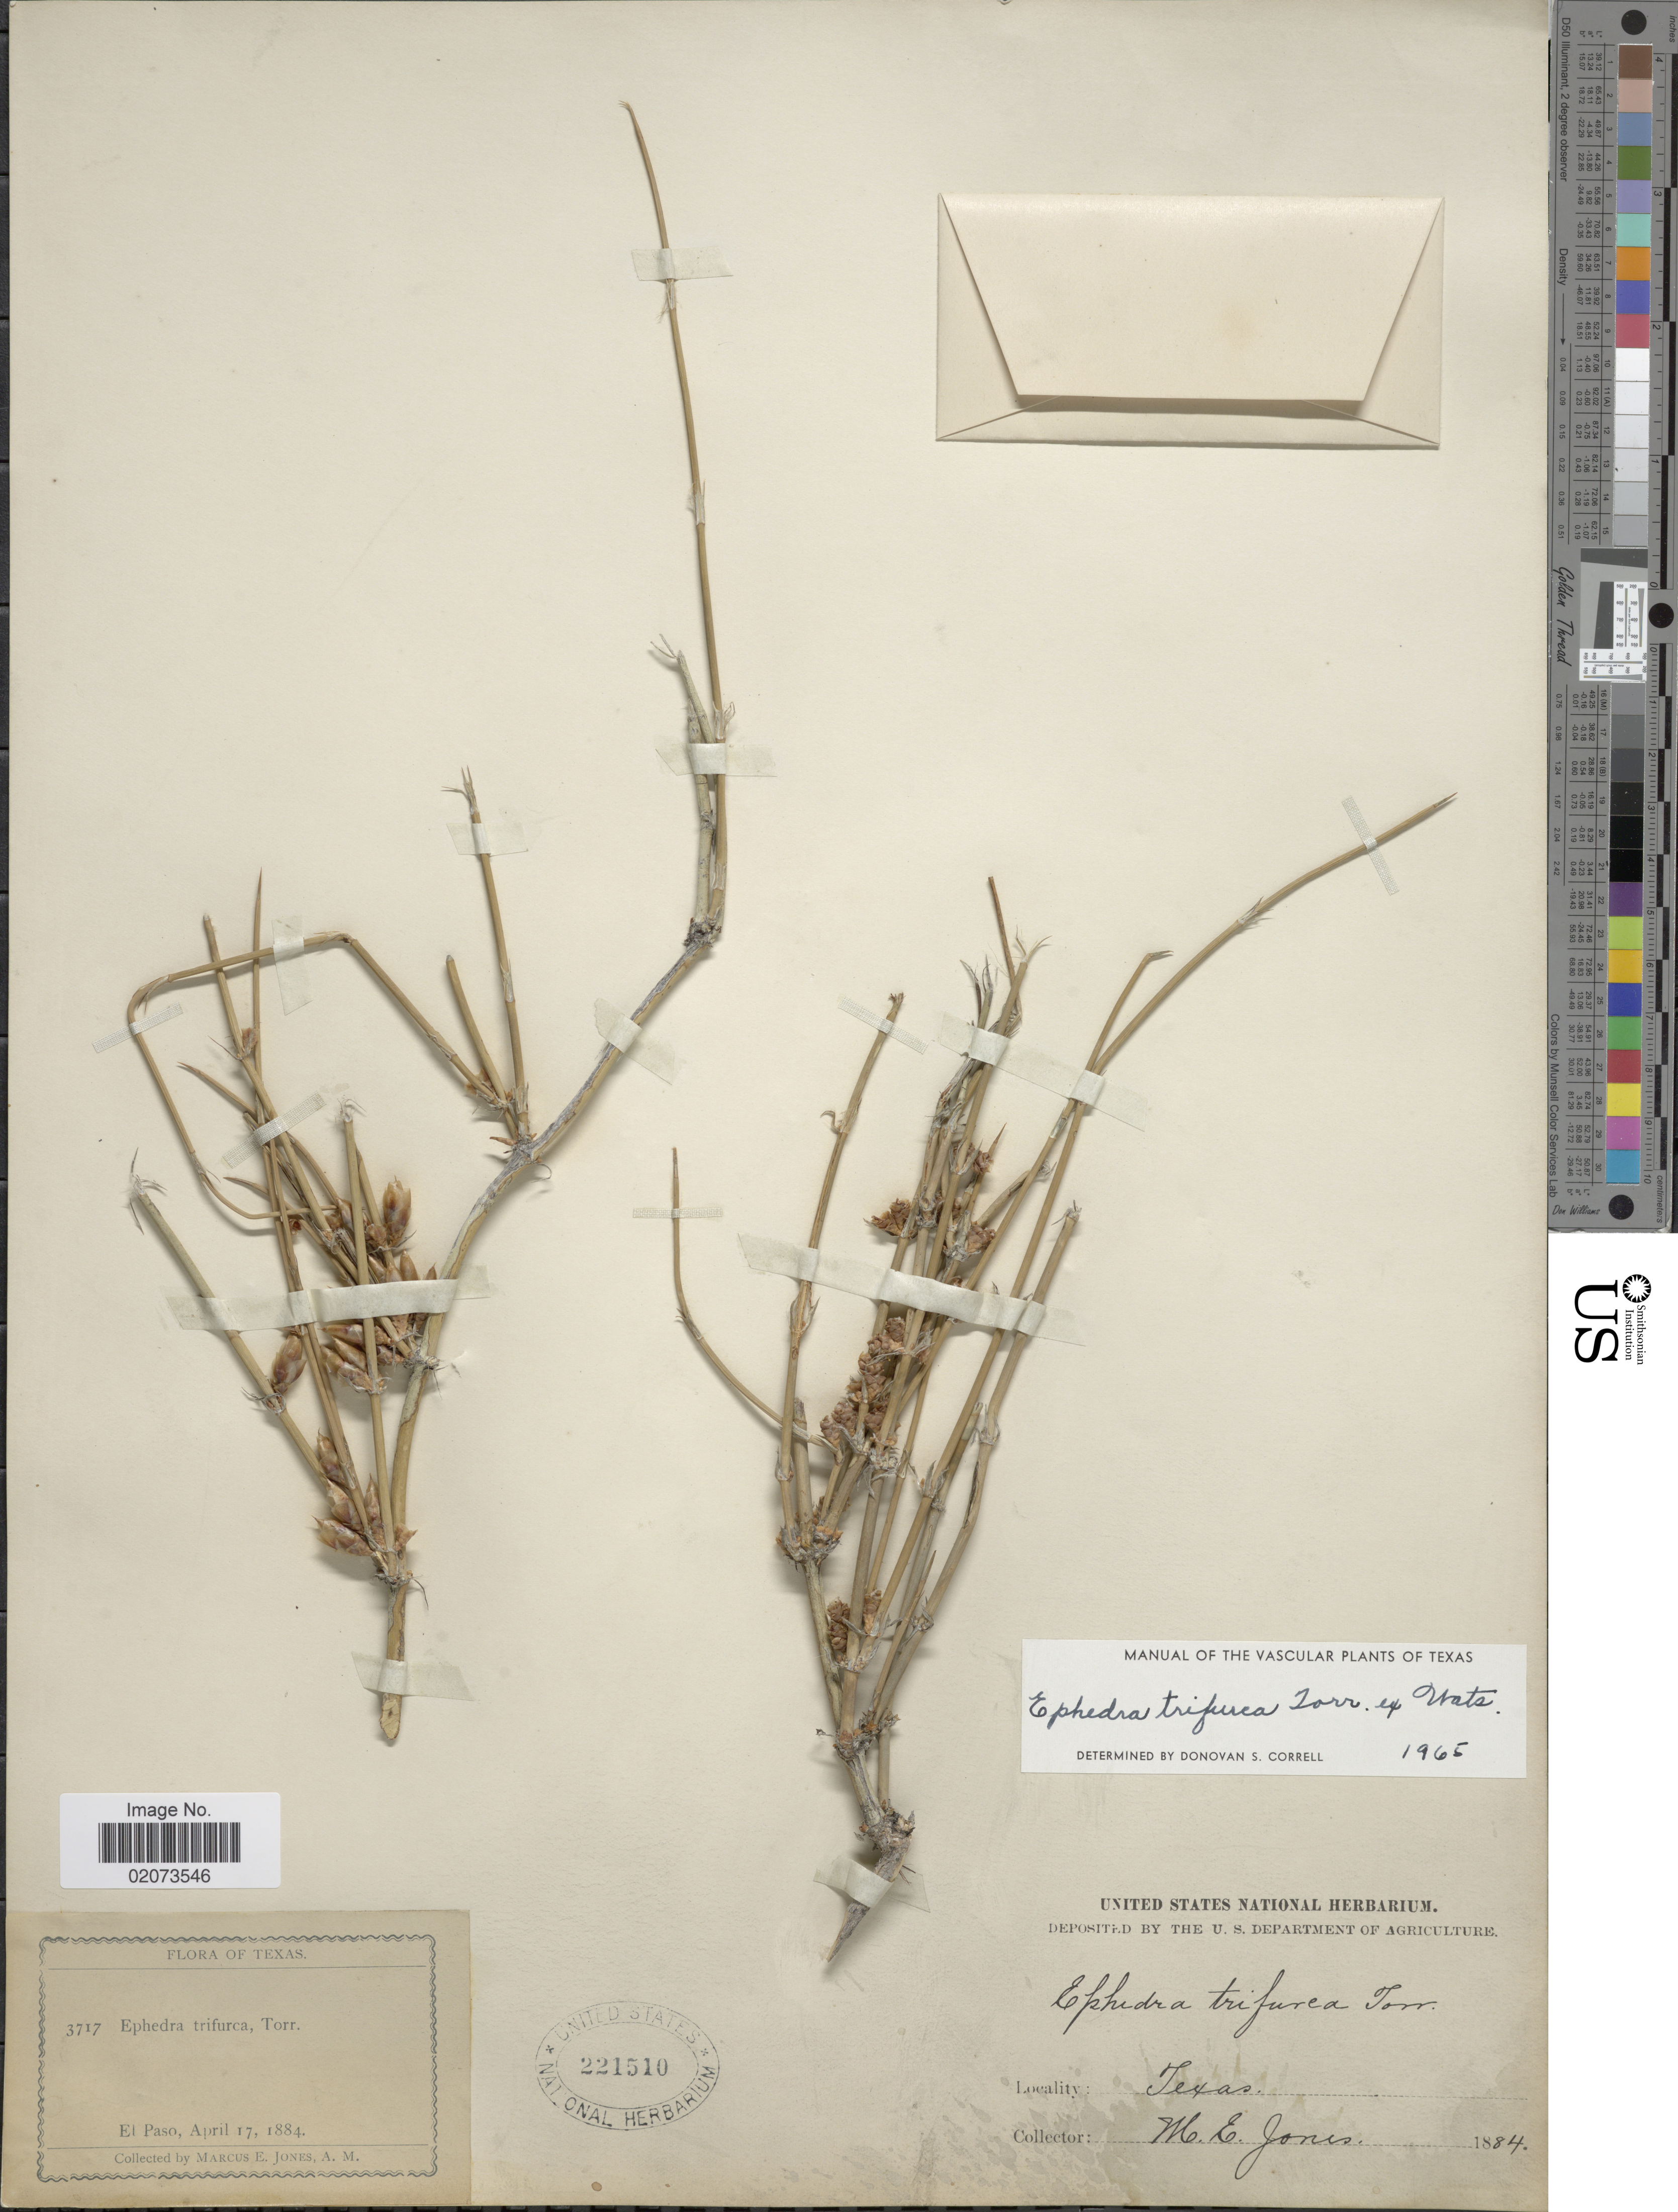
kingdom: Plantae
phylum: Tracheophyta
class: Gnetopsida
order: Ephedrales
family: Ephedraceae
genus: Ephedra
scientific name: Ephedra trifurca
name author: Torr. ex S. Watson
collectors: M. E. Jones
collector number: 3717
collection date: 1884-04-17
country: United States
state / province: Texas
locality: El Paso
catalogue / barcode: US 221510